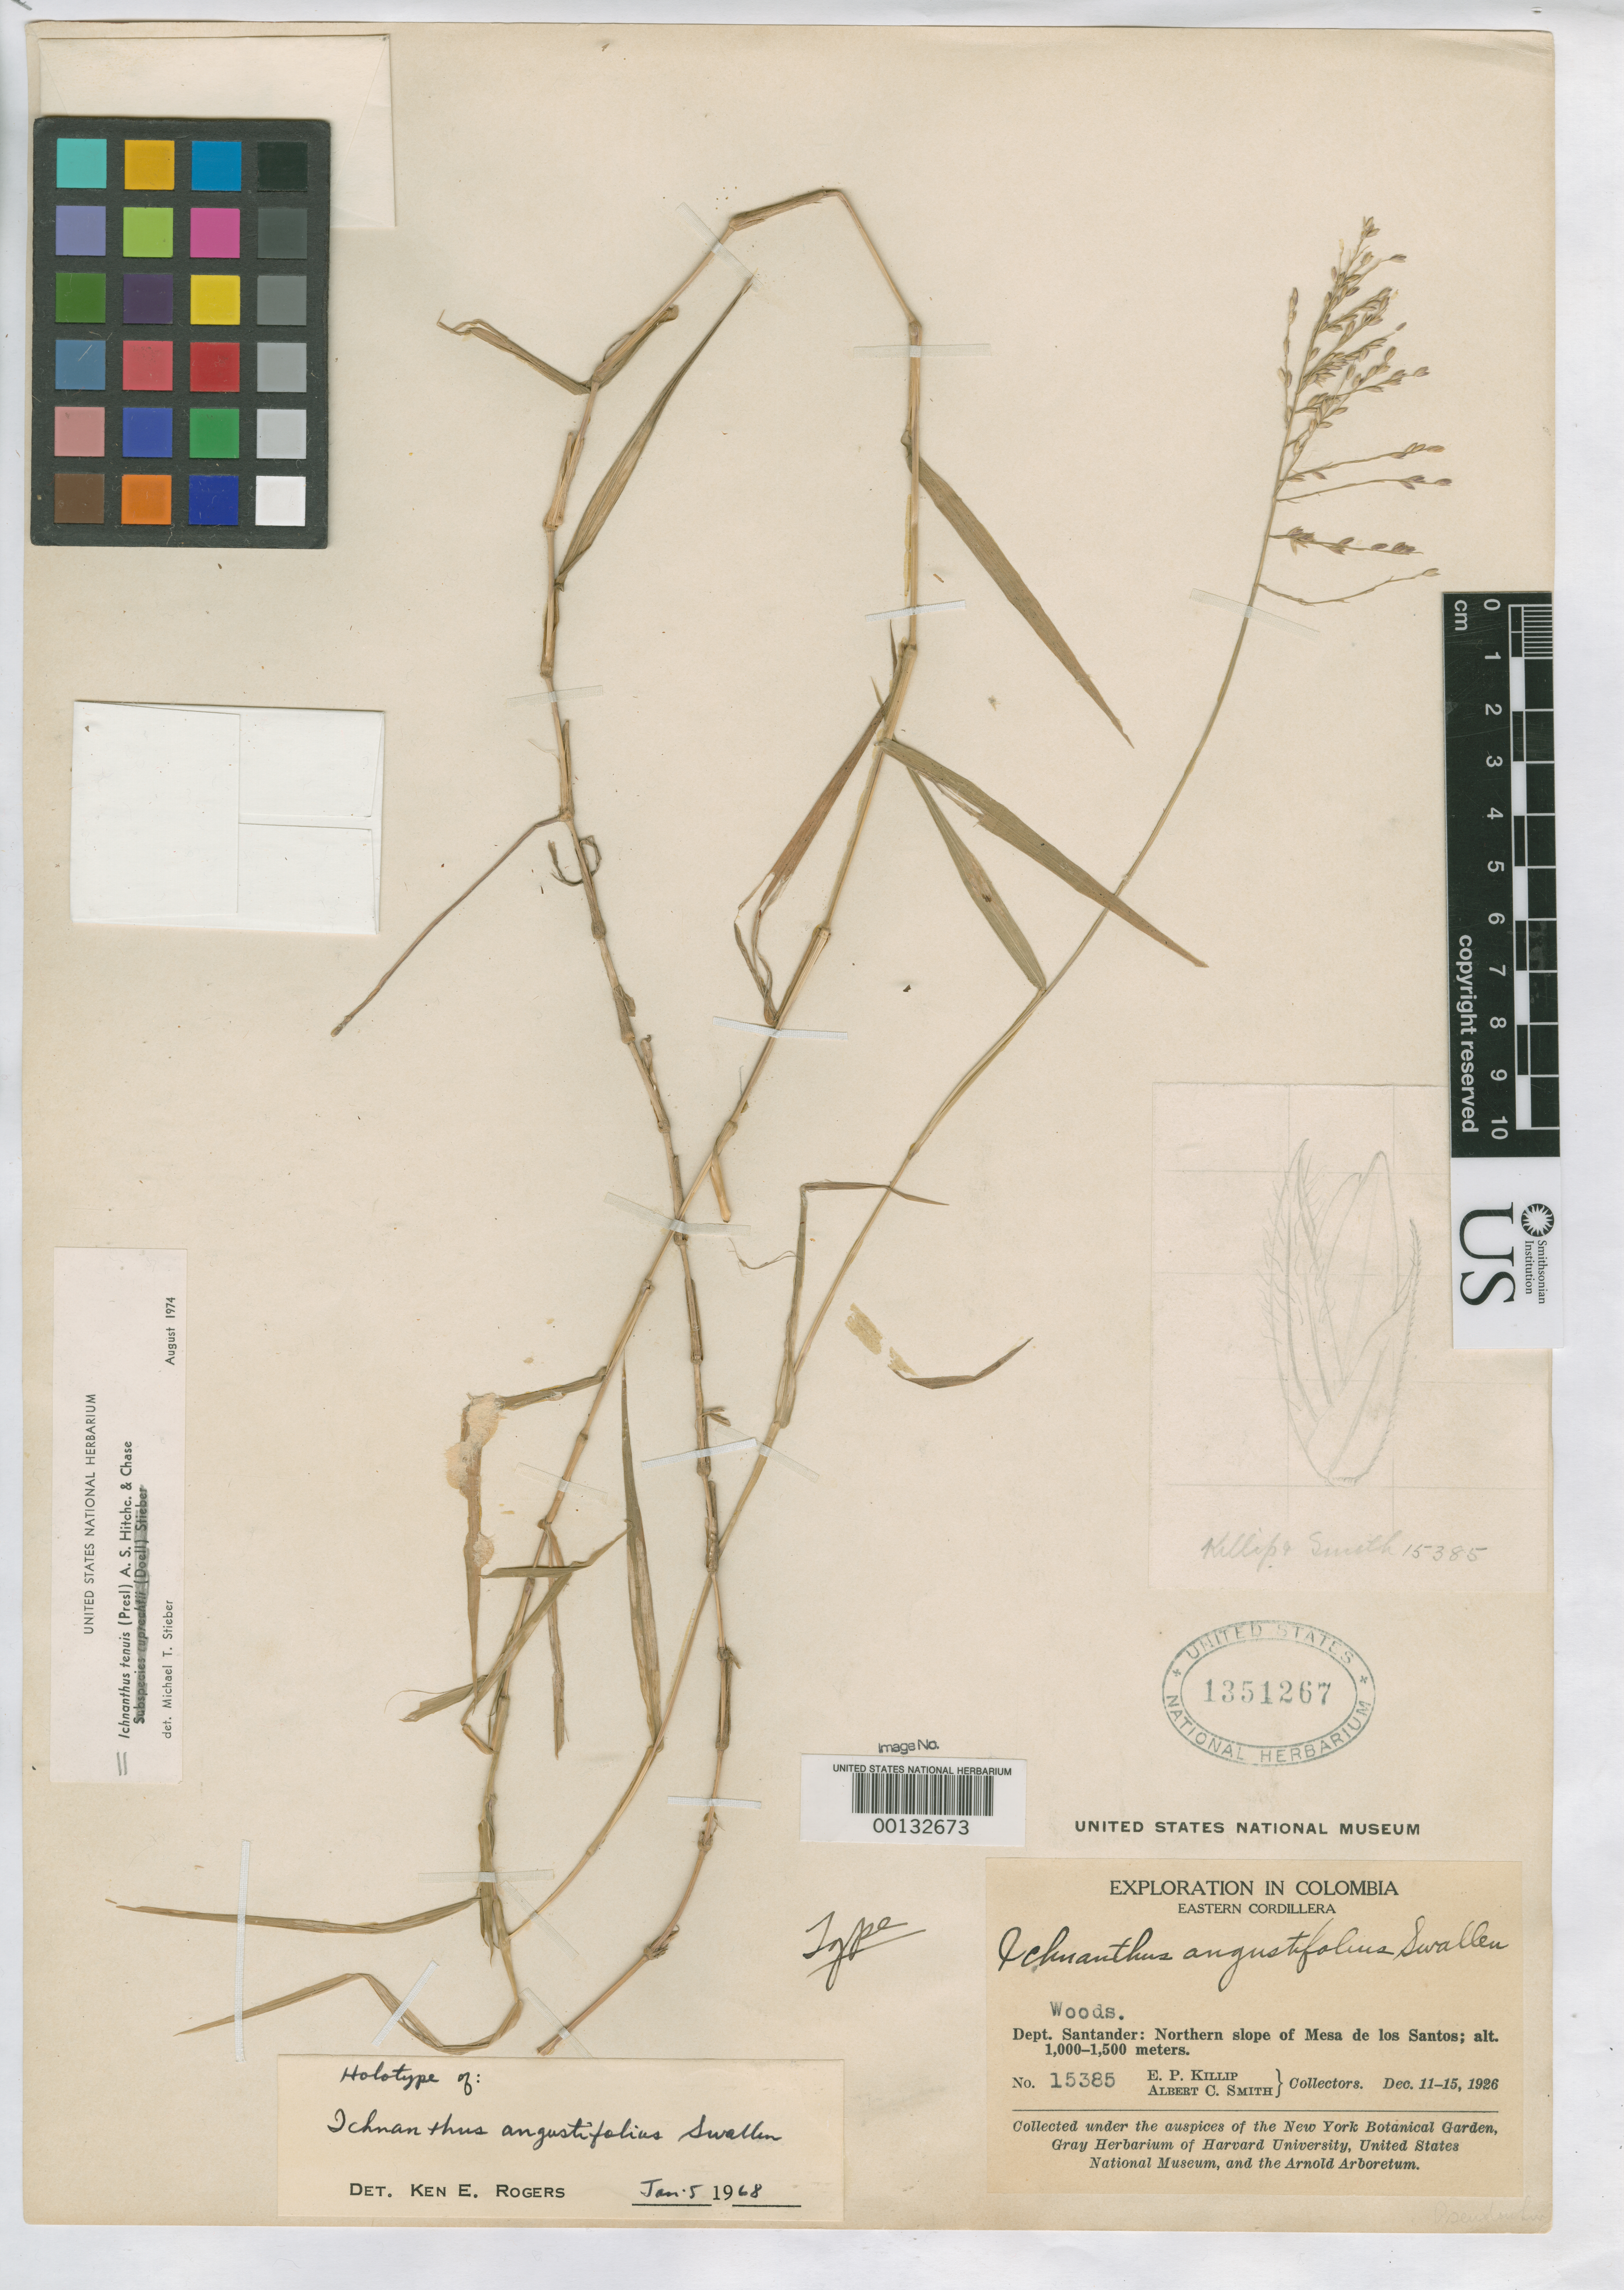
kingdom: Plantae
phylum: Tracheophyta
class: Liliopsida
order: Poales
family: Poaceae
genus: Ichnanthus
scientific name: Ichnanthus angustifolius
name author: Swallen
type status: Holotype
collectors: E. P. Killip & A. C. Smith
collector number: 15385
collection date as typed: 11 Dec 1926 to 15 Dec 1926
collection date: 1926-12-11/1926-12-15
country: Colombia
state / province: Santander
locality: N slope of Mesa de Los Santos.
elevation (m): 1000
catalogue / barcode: US 1351267